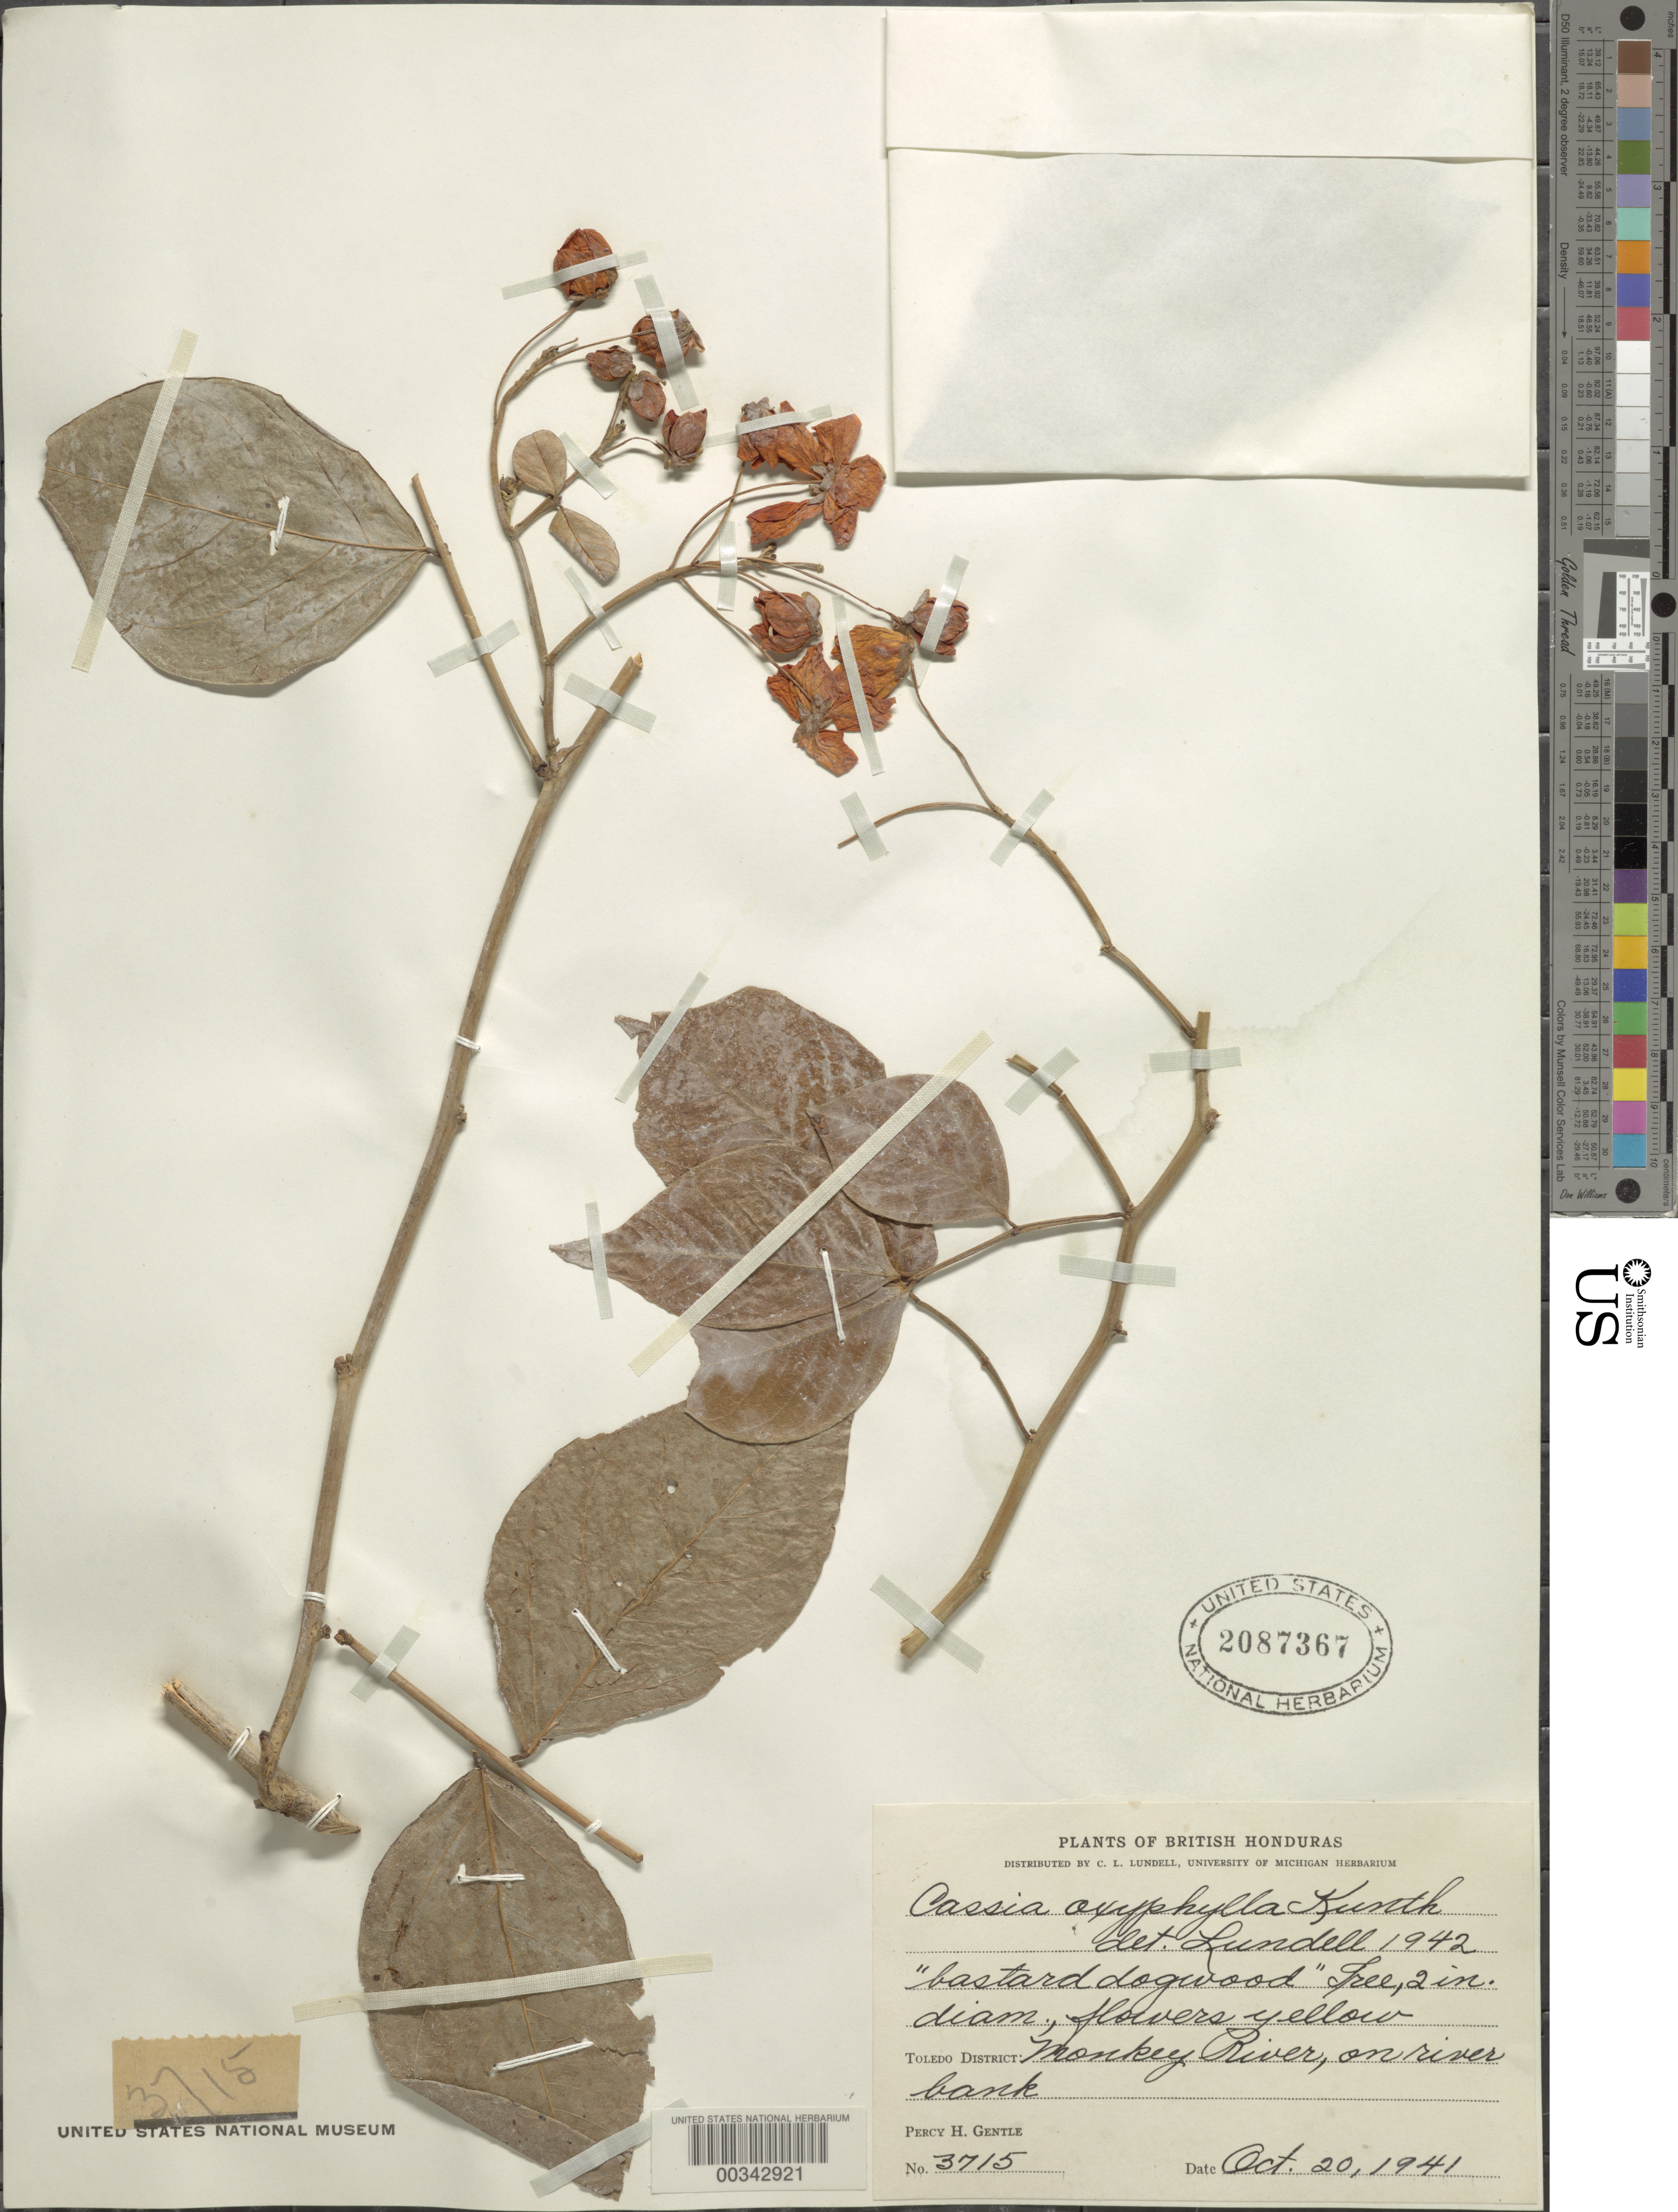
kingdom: Plantae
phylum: Tracheophyta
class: Magnoliopsida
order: Fabales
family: Fabaceae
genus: Senna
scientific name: Senna hayesiana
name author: (Britton & Rose) H.S. Irwin & Barneby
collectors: P. H. Gentle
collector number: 3715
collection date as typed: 20 Oct 1941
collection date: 1941-10-20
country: Belize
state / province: Toledo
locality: Monkey River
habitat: On river bank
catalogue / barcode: US 2087367